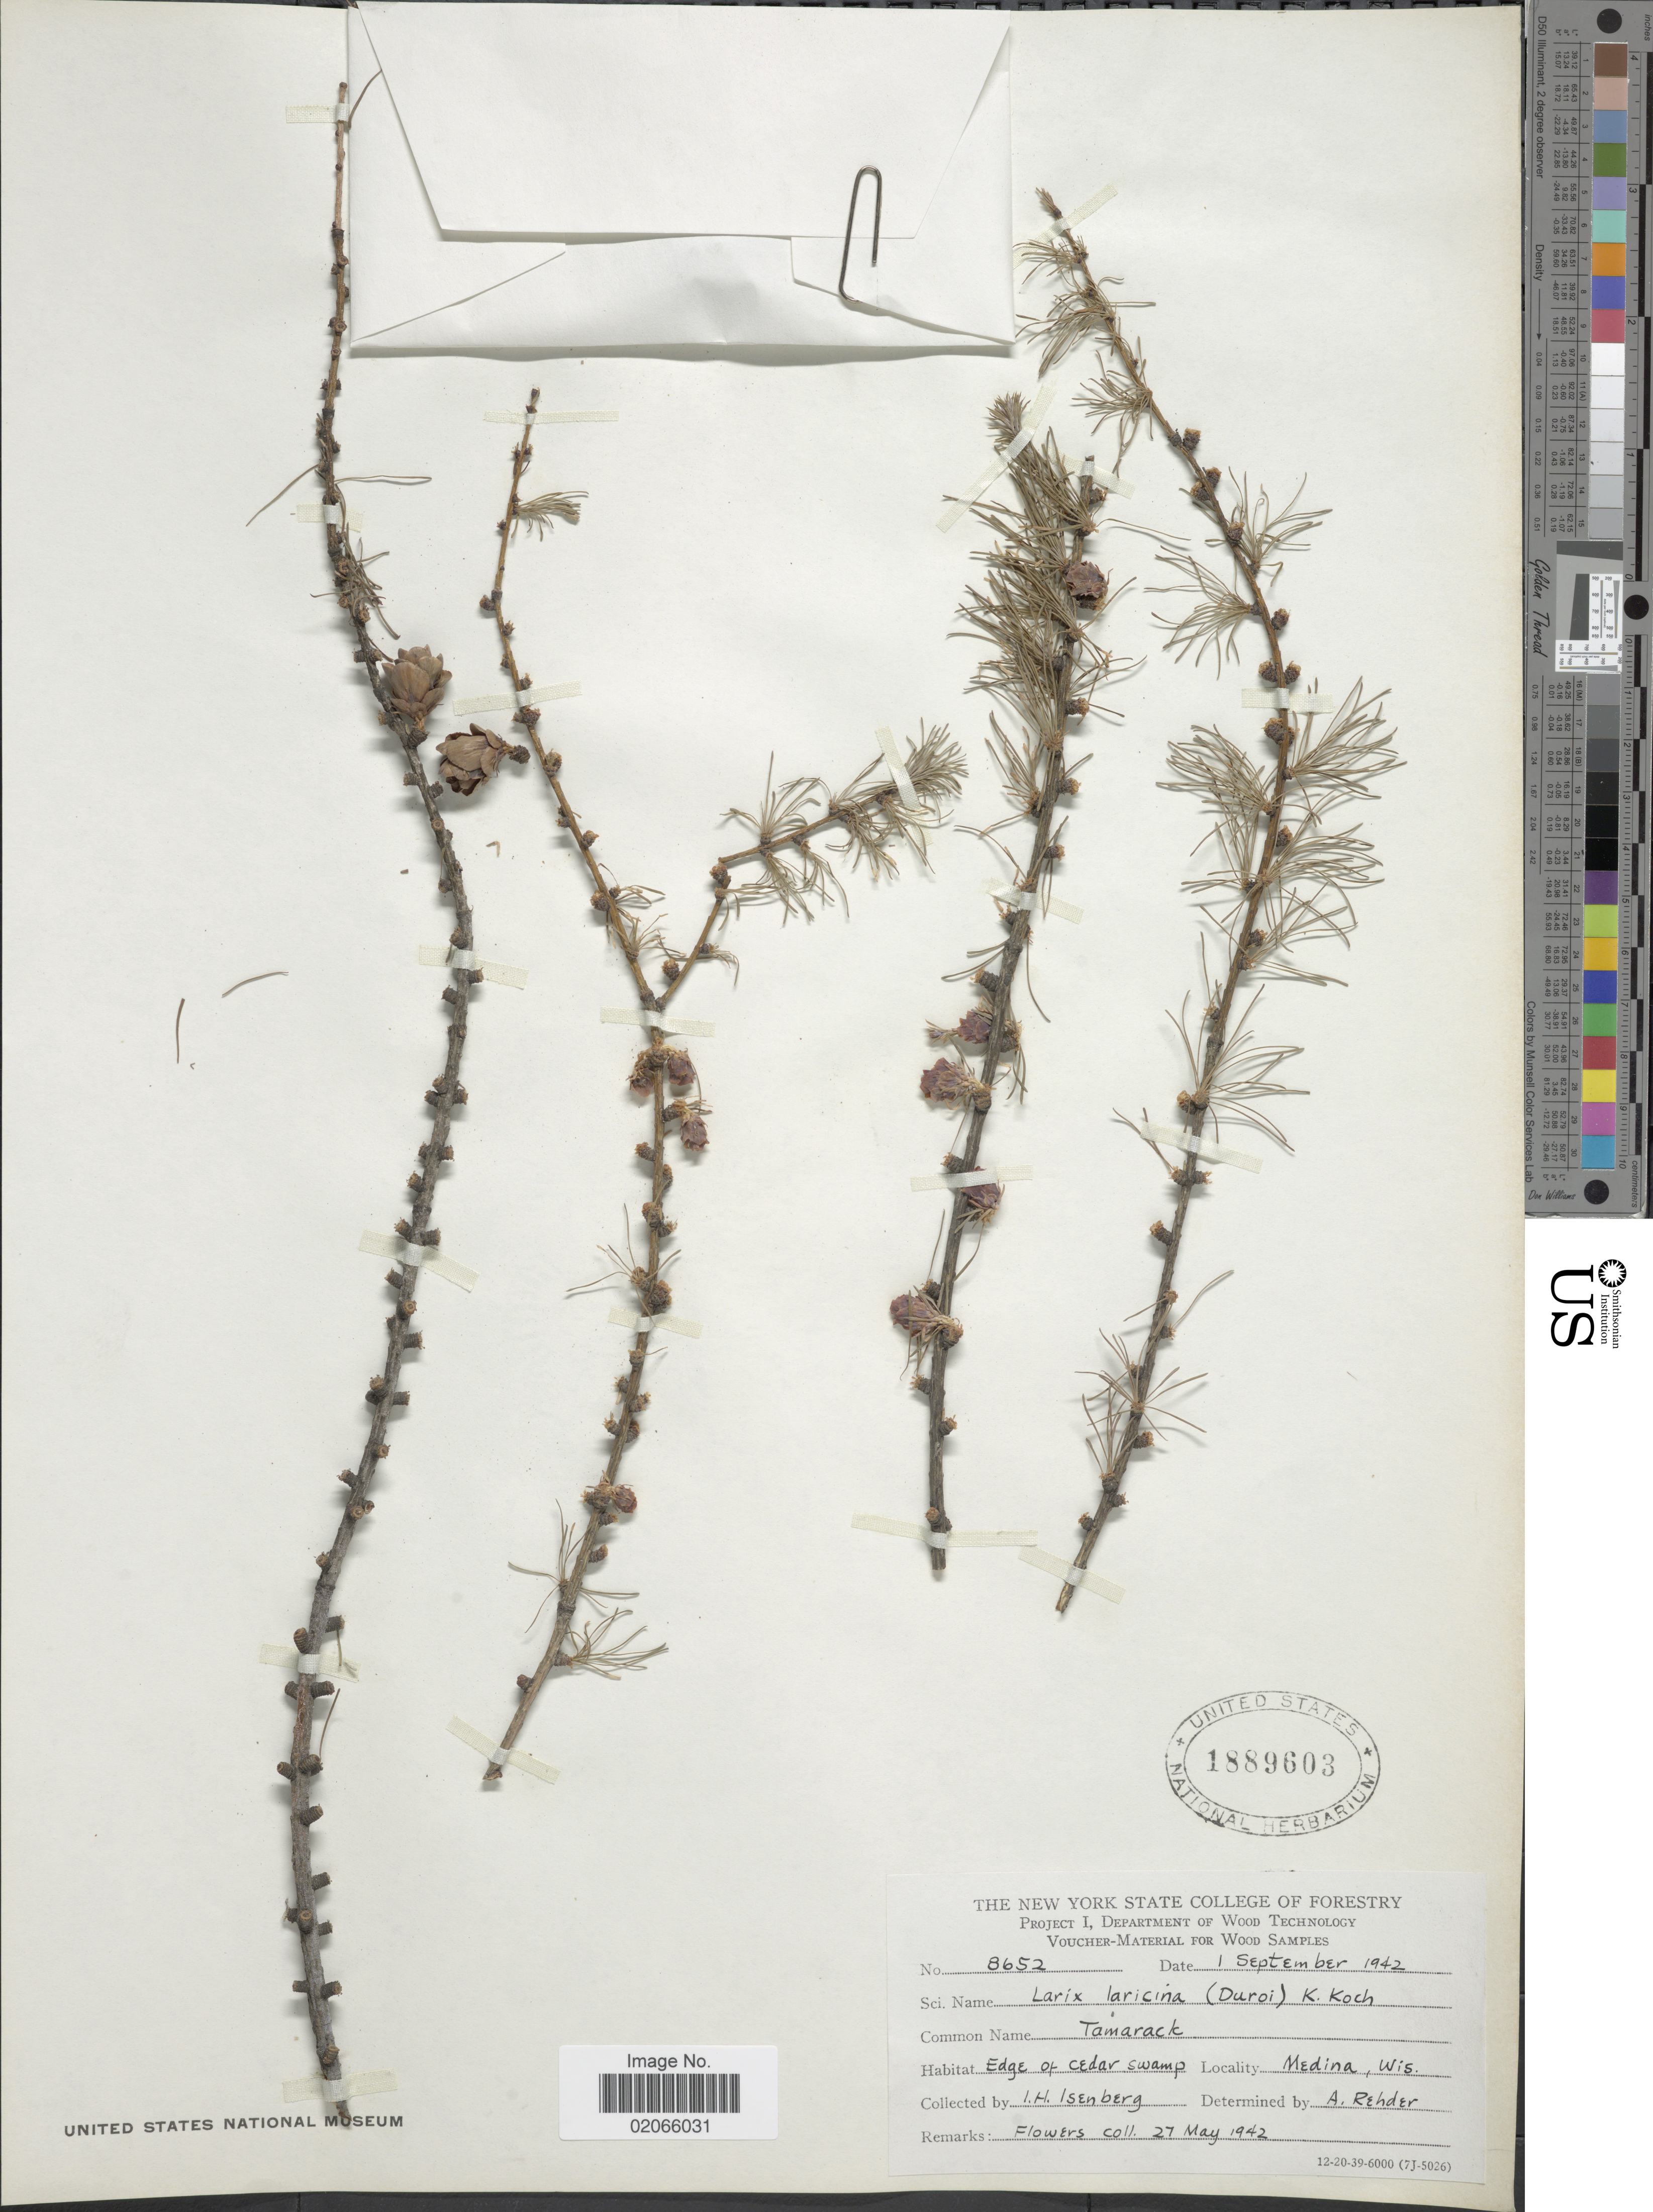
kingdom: Plantae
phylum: Tracheophyta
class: Pinopsida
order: Pinales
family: Pinaceae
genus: Larix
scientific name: Larix laricina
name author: (Du Roi) K. Koch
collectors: I. Isenberg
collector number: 8652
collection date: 1942-05-27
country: United States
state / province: Wisconsin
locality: Edge of Cedar swamp, Medina, Wis.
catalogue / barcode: US 1889603